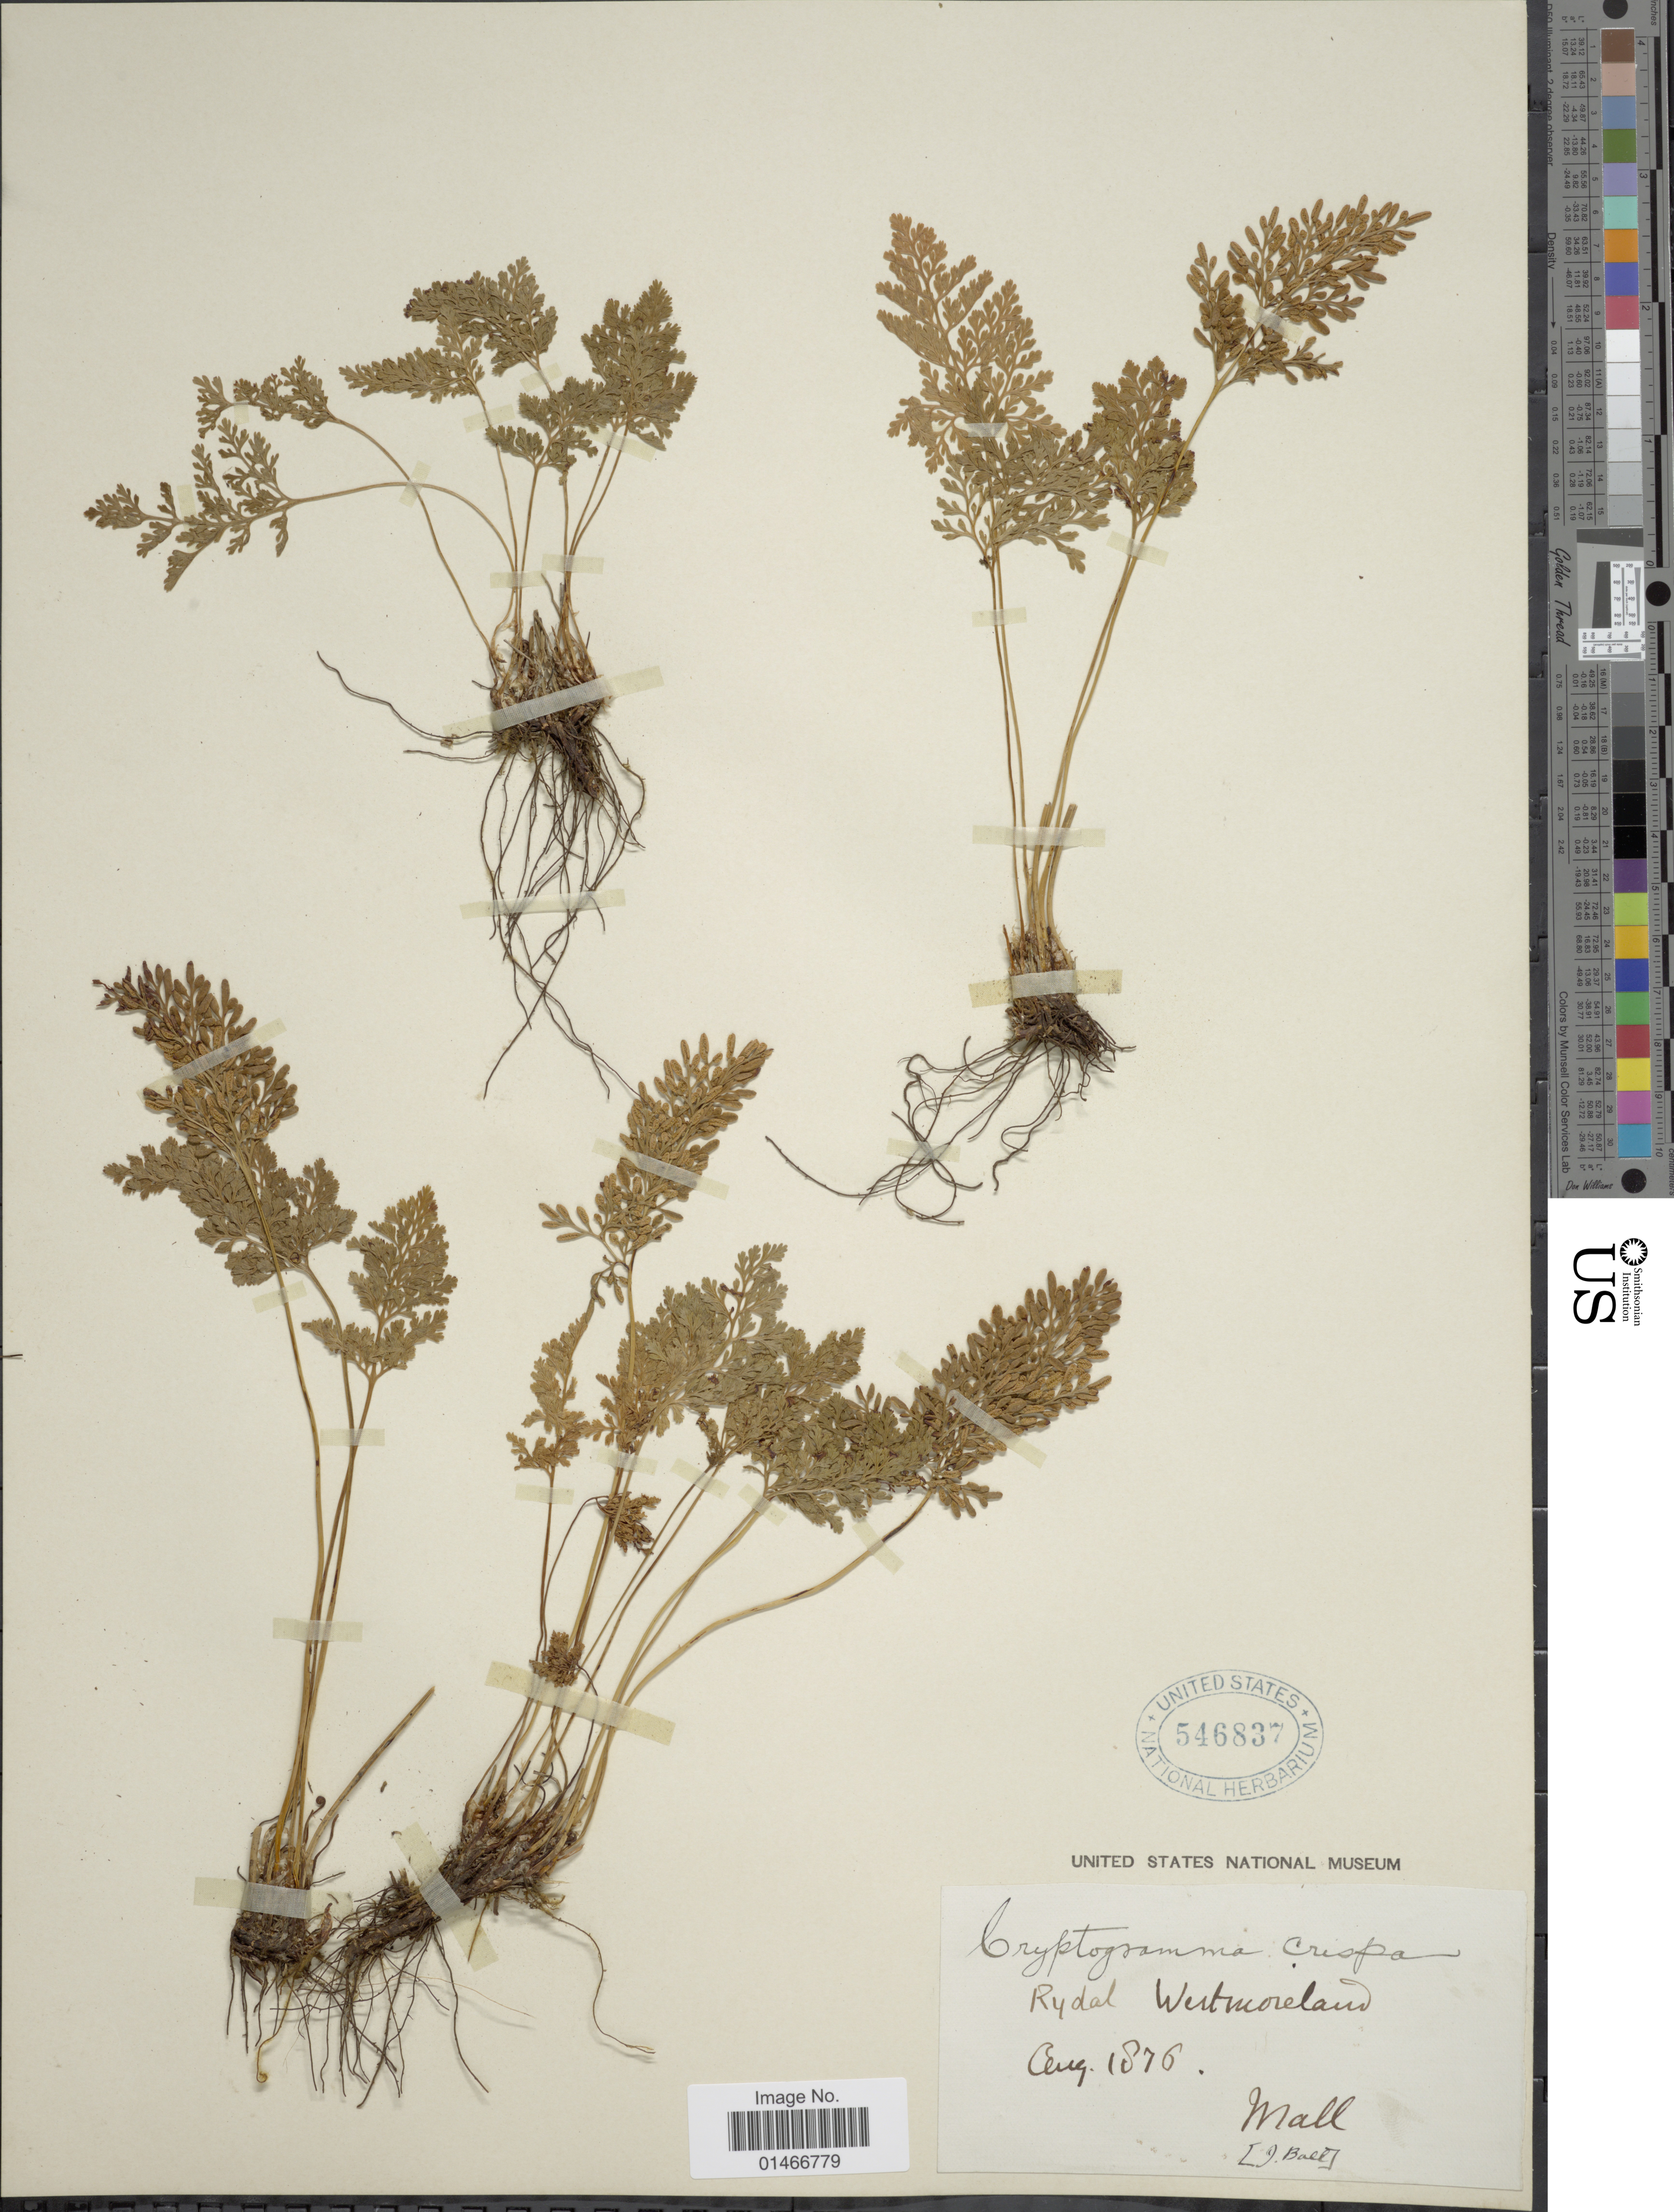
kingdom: Plantae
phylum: Tracheophyta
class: Polypodiopsida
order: Polypodiales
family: Pteridaceae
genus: Cryptogramma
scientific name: Cryptogramma crispa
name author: Fernald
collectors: J. Ball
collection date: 1876-08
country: Jamaica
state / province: Westmoreland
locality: Rydal. Mall.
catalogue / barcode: US 546837